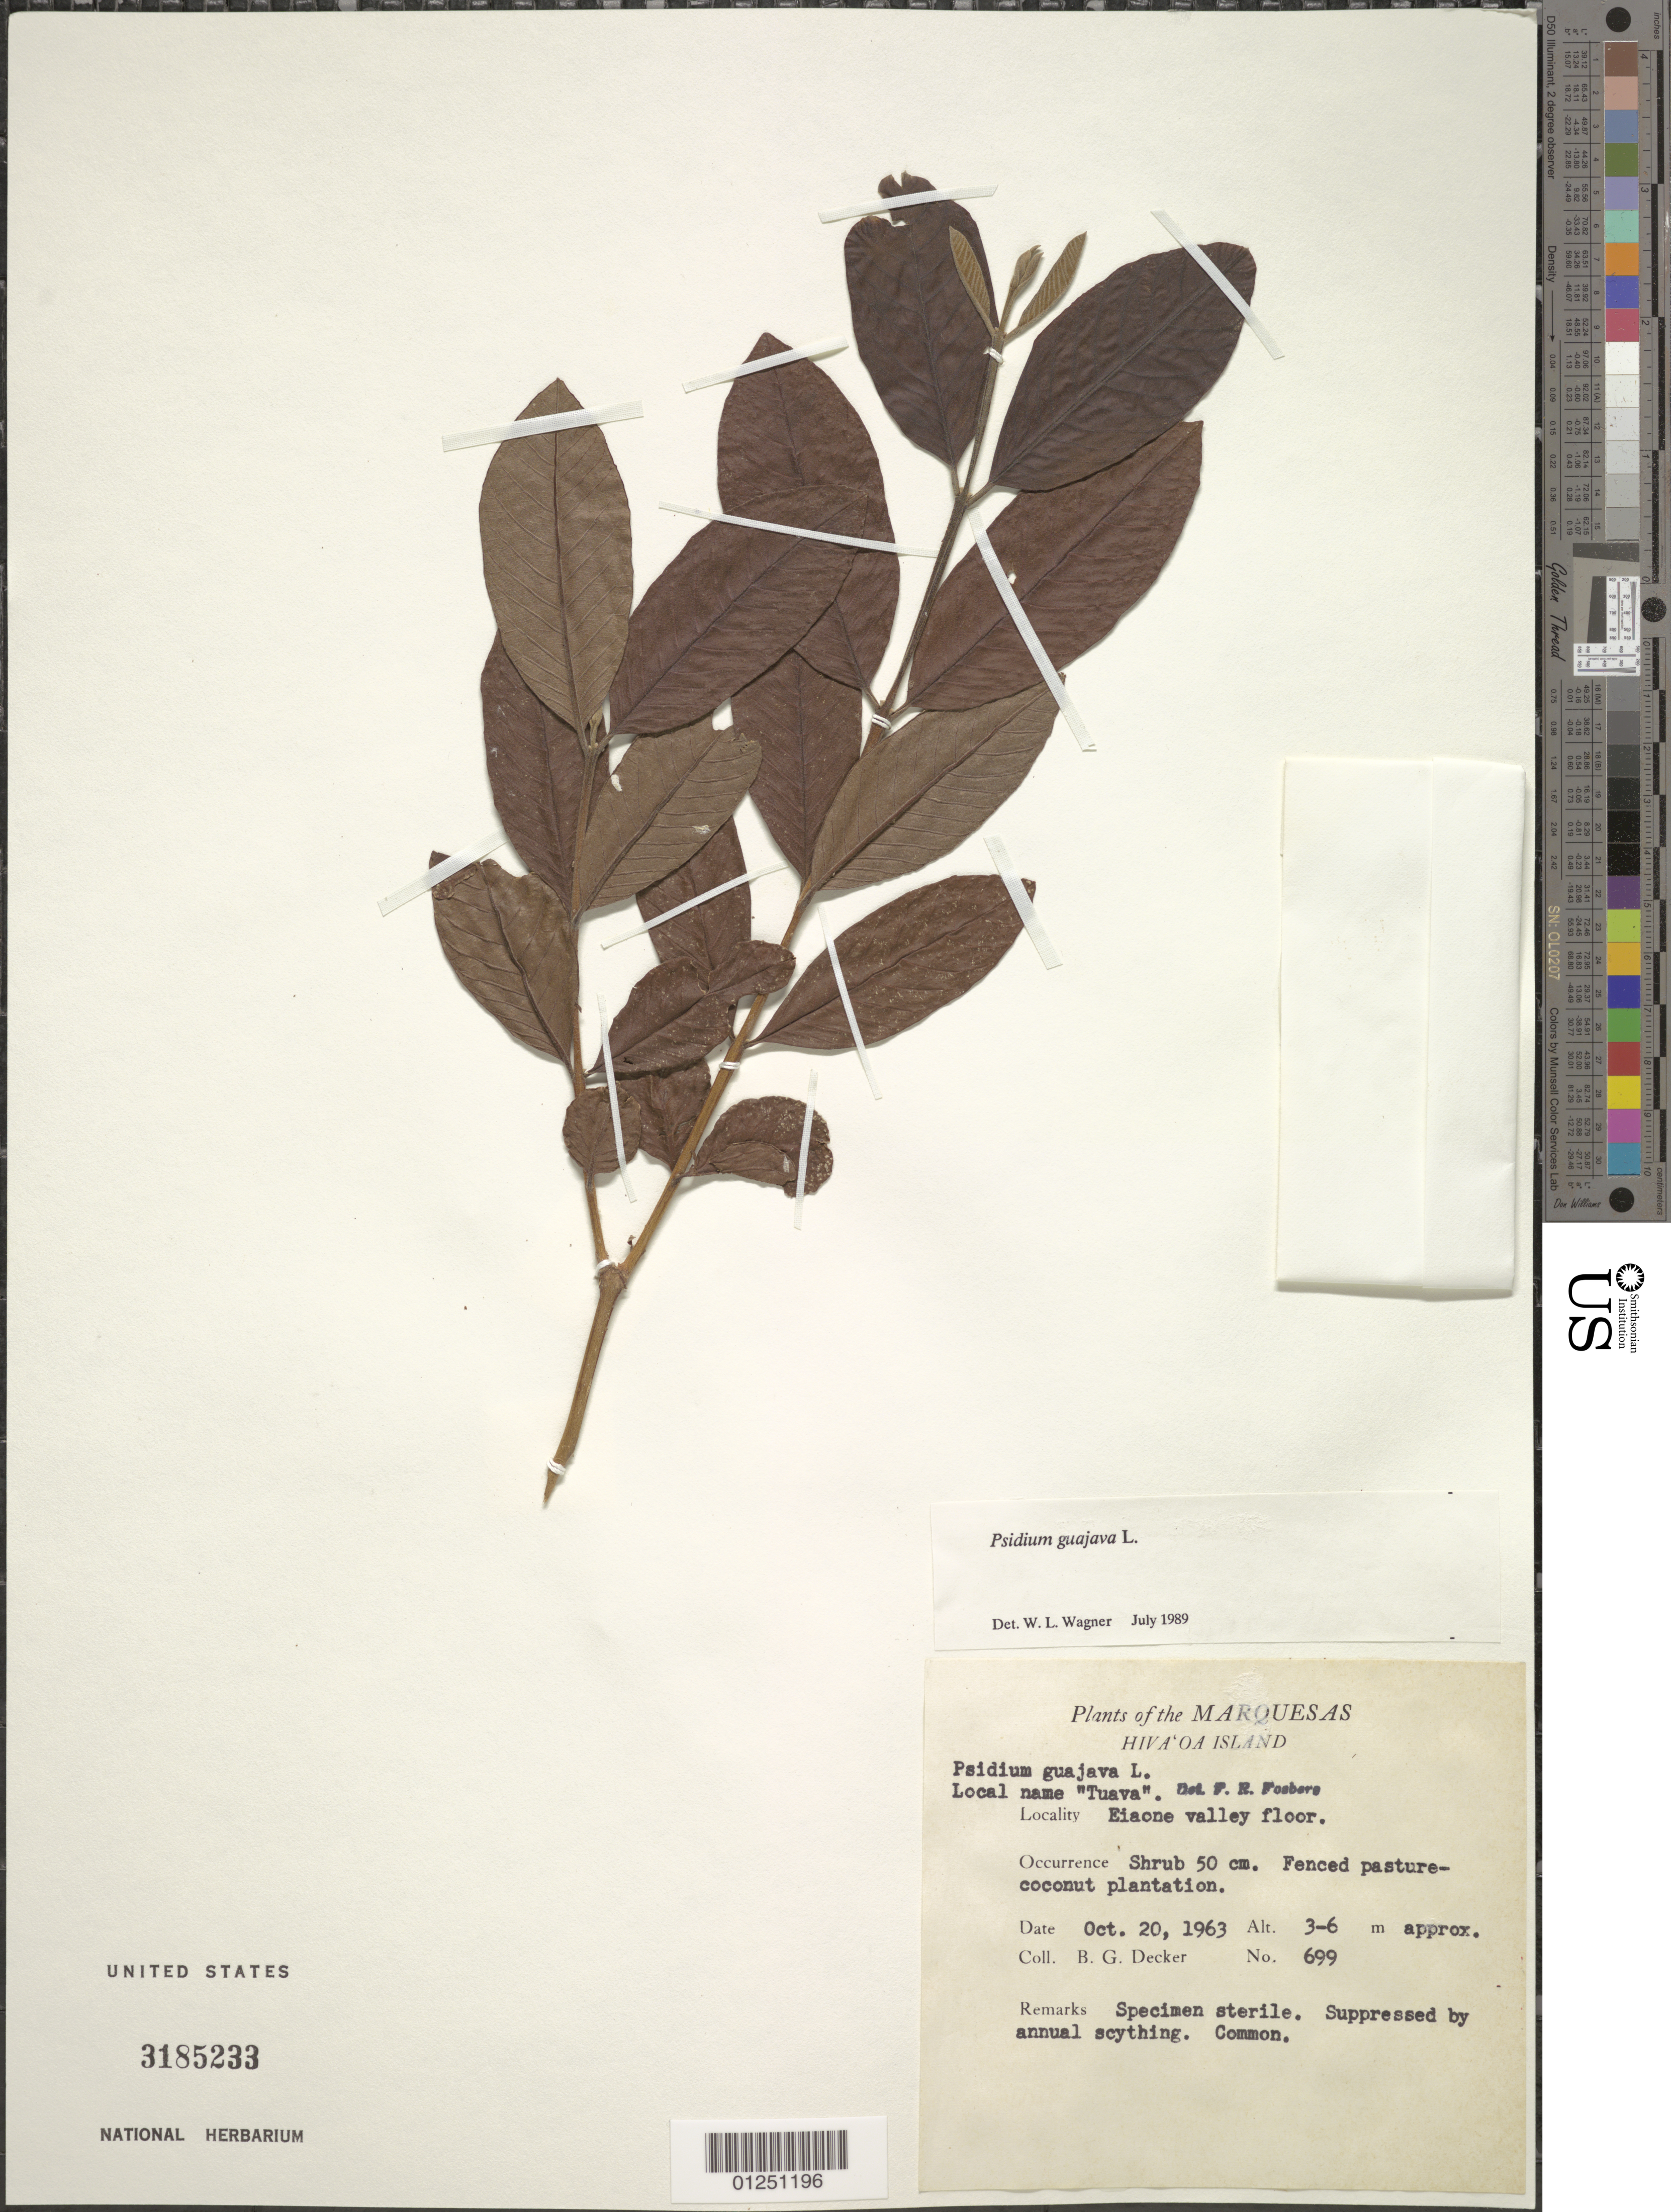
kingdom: Plantae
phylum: Tracheophyta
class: Magnoliopsida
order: Myrtales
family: Myrtaceae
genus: Psidium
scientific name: Psidium guajava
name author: L.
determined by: Wagner, W. L., (BOT), Smithsonian Institution - National Museum of Natural History (UNITED STATES)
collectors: B. G. Decker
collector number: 699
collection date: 1963-10-20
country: French Polynesia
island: Hiva Oa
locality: Eiaone Valley floor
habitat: Pasture-coconut plantation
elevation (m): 3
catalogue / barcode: US 3185233